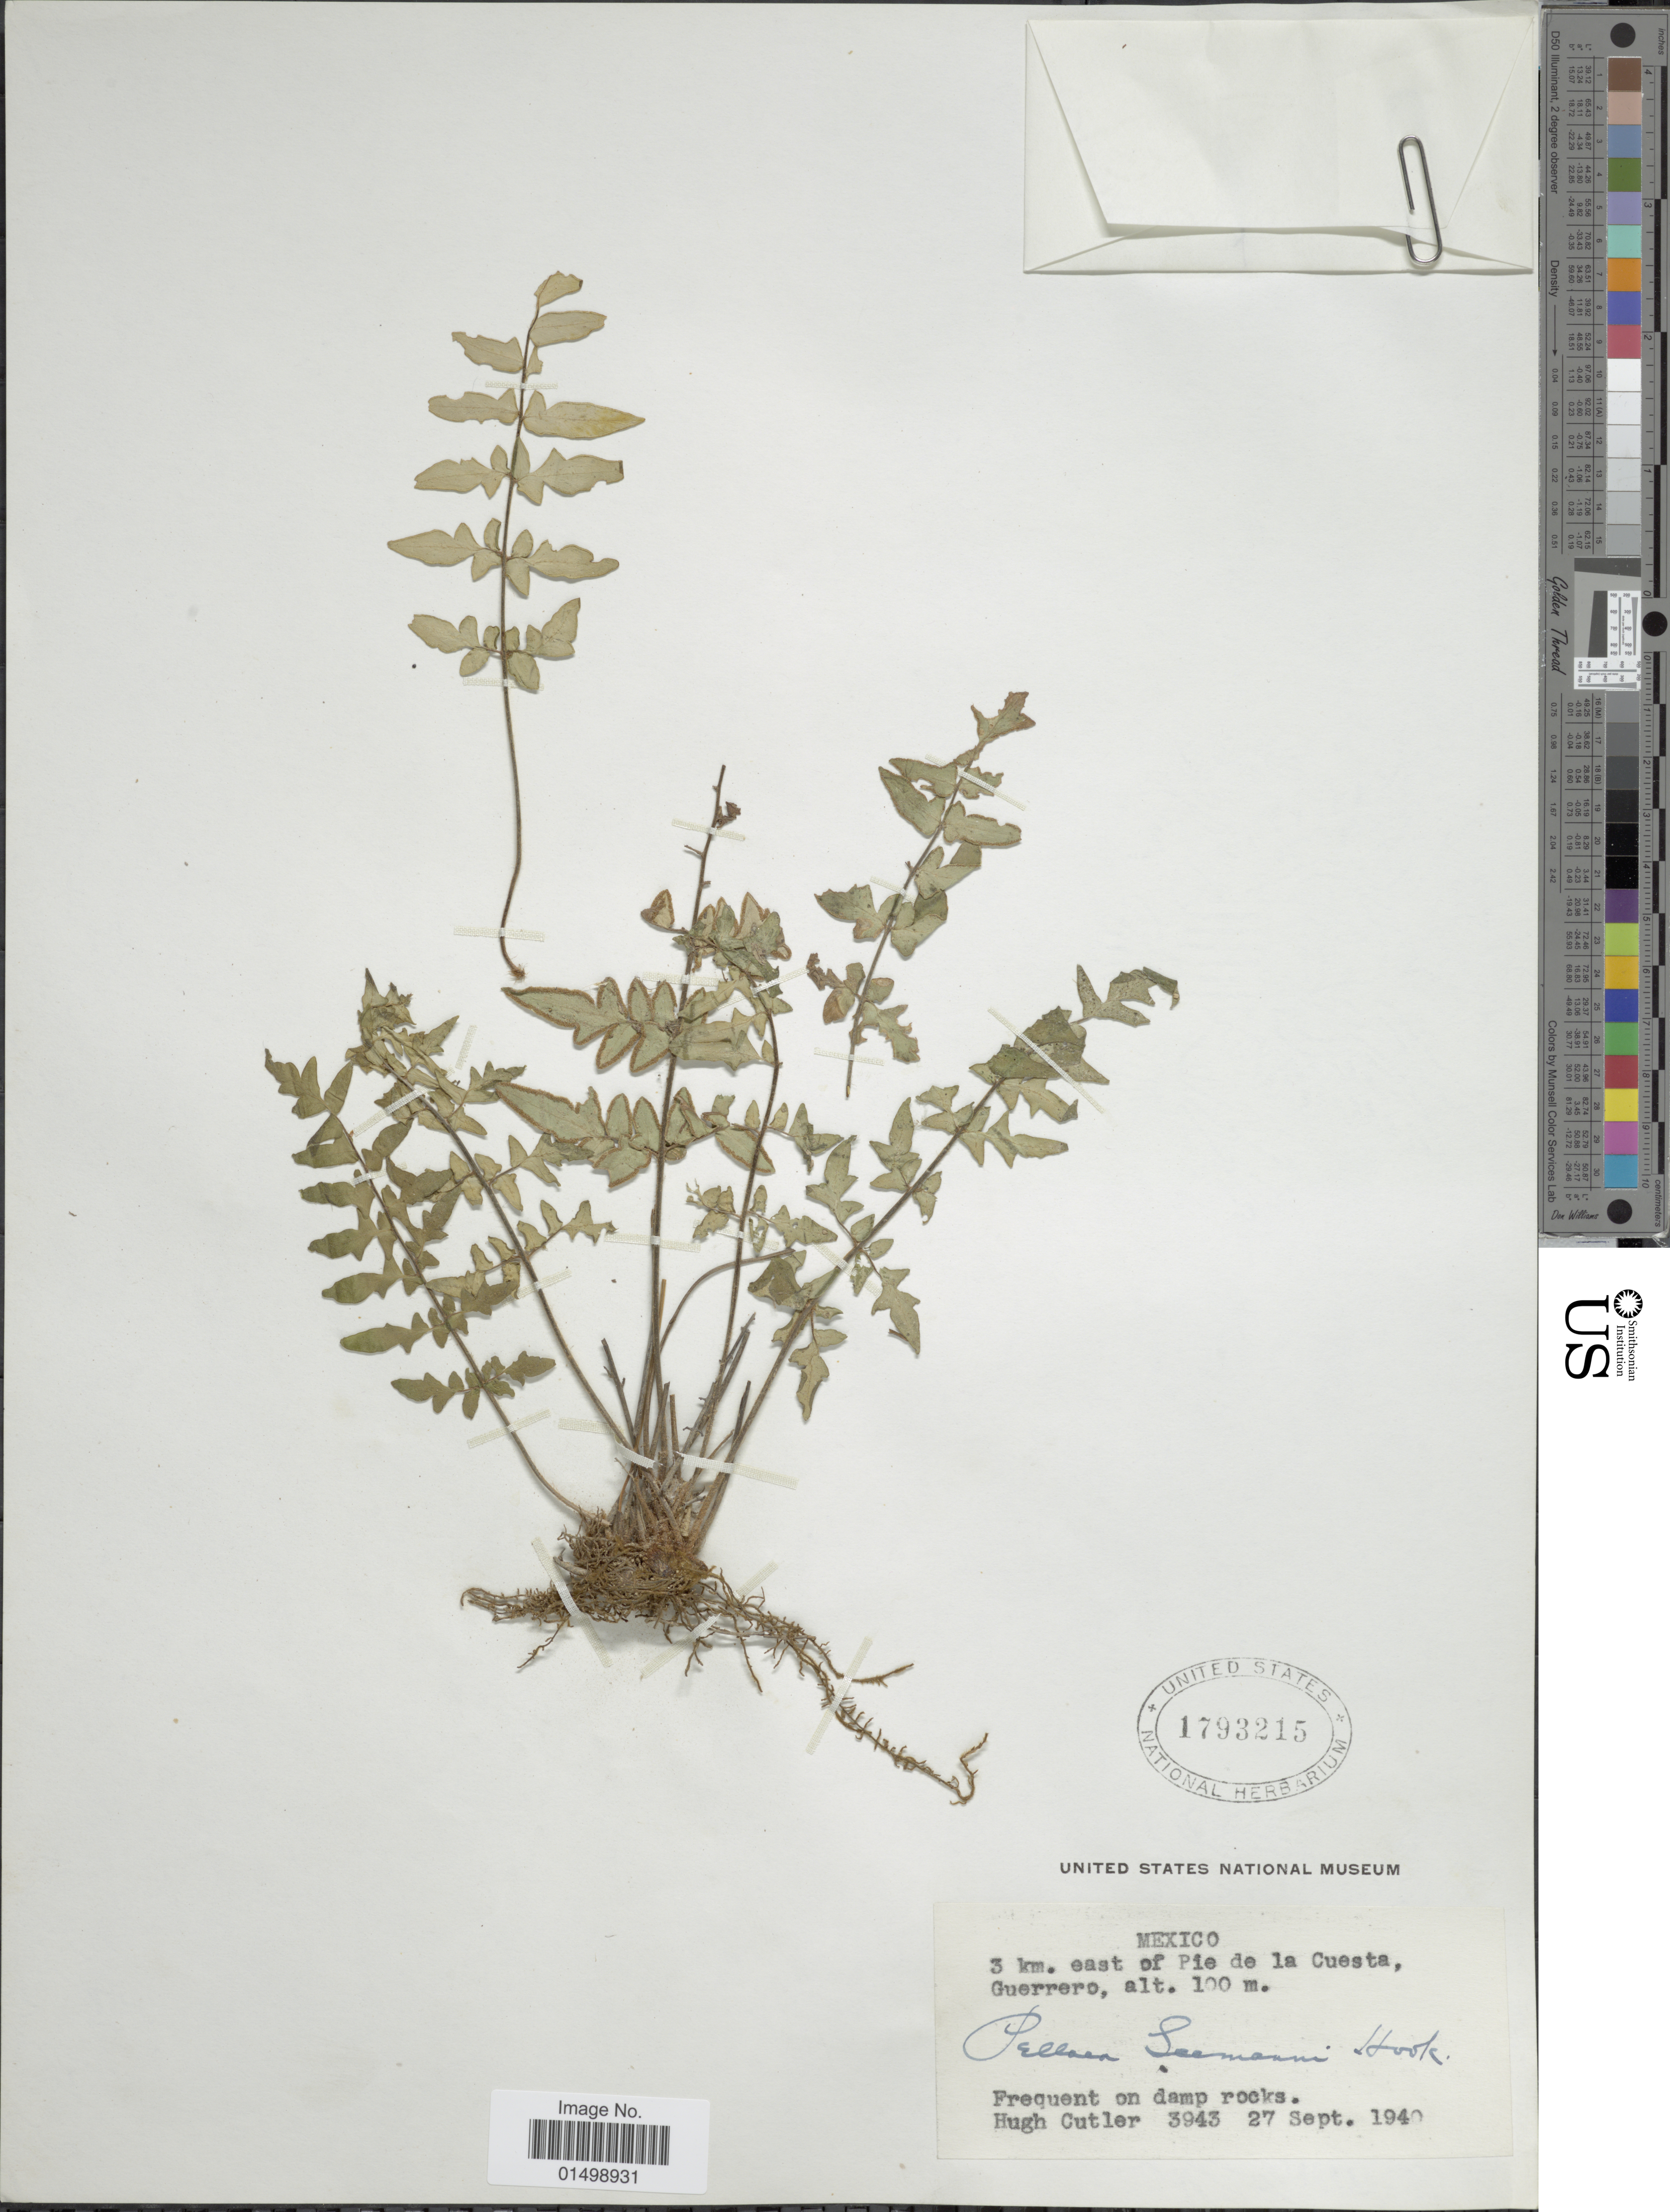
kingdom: Plantae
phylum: Tracheophyta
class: Polypodiopsida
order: Polypodiales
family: Pteridaceae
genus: Cheilanthes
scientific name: Cheilanthes lozanii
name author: (Maxon) R.M. Tryon & A.F. Tryon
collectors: H. C. Cutler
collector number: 3943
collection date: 1940-09-27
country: Mexico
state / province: Guerrero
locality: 3 km east of Pie de la Cuesta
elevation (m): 100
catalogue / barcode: US 1793215